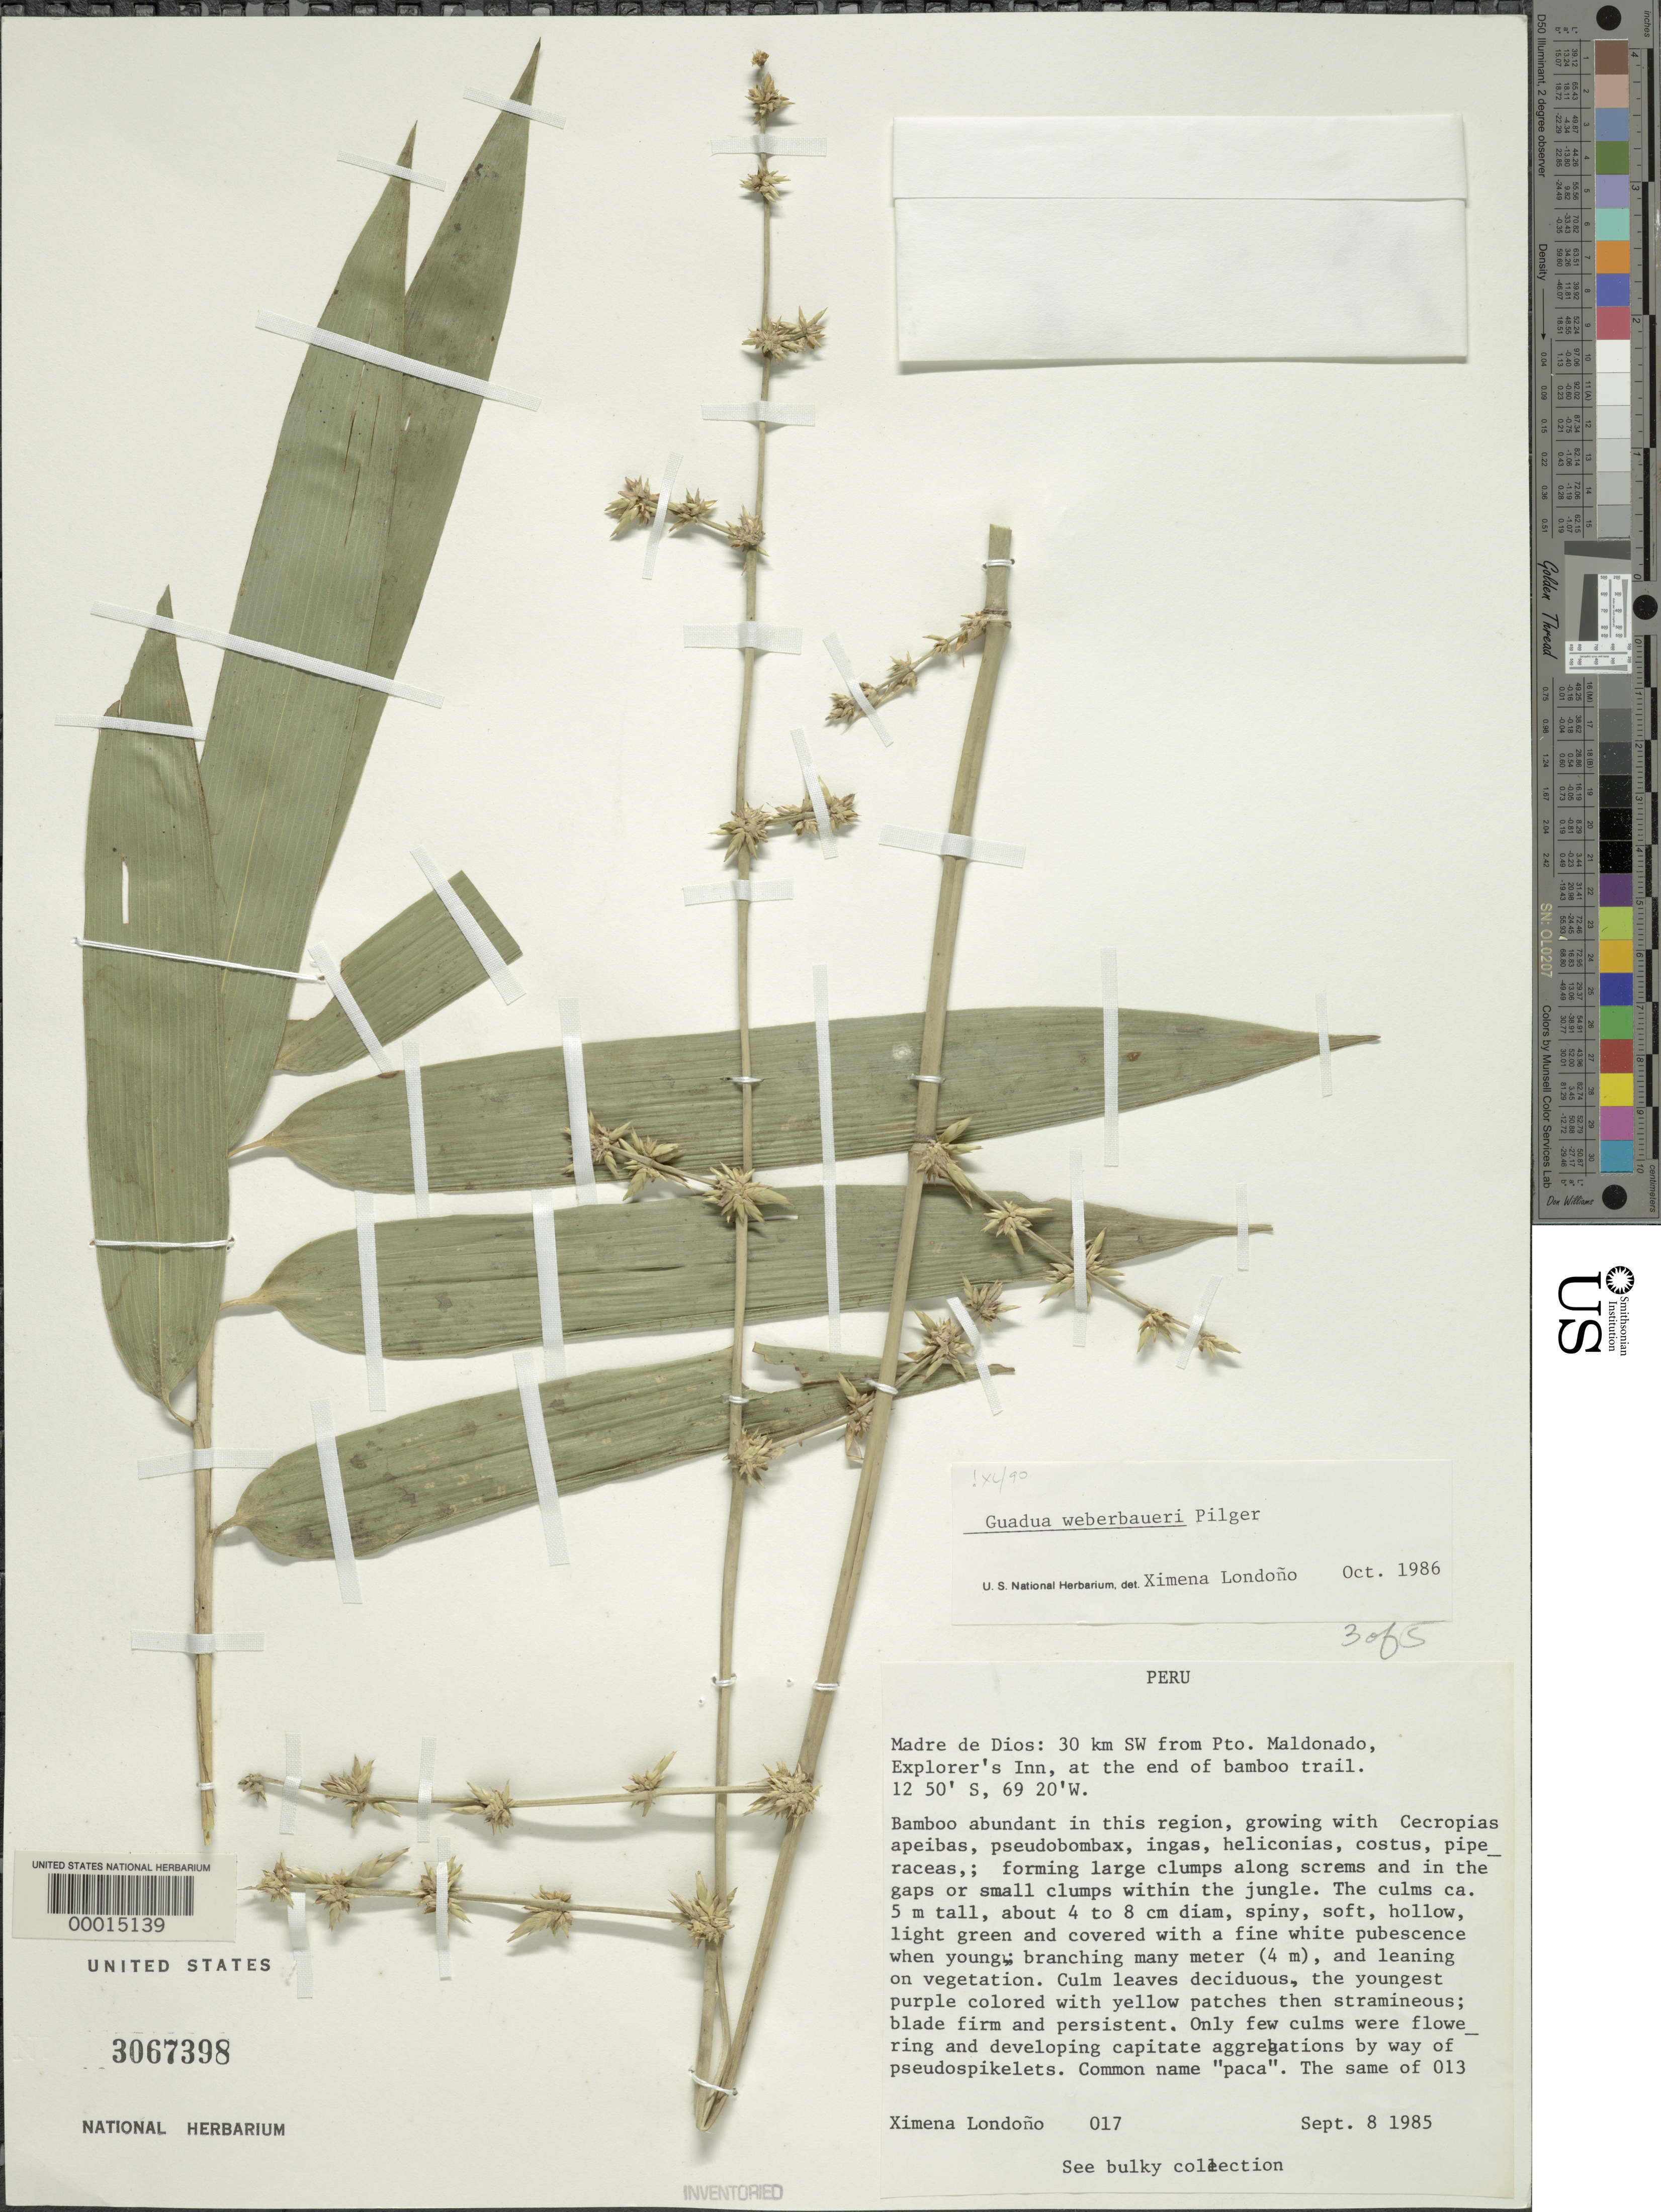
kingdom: Plantae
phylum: Tracheophyta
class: Liliopsida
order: Poales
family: Poaceae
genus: Guadua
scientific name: Guadua weberbaueri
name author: Pilg.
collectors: X. Londoño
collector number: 85-017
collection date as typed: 08 Sep 1985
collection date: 1985-09-08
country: Peru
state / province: Madre de Dios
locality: Maldonado, explorer's inn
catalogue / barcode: US 3067398